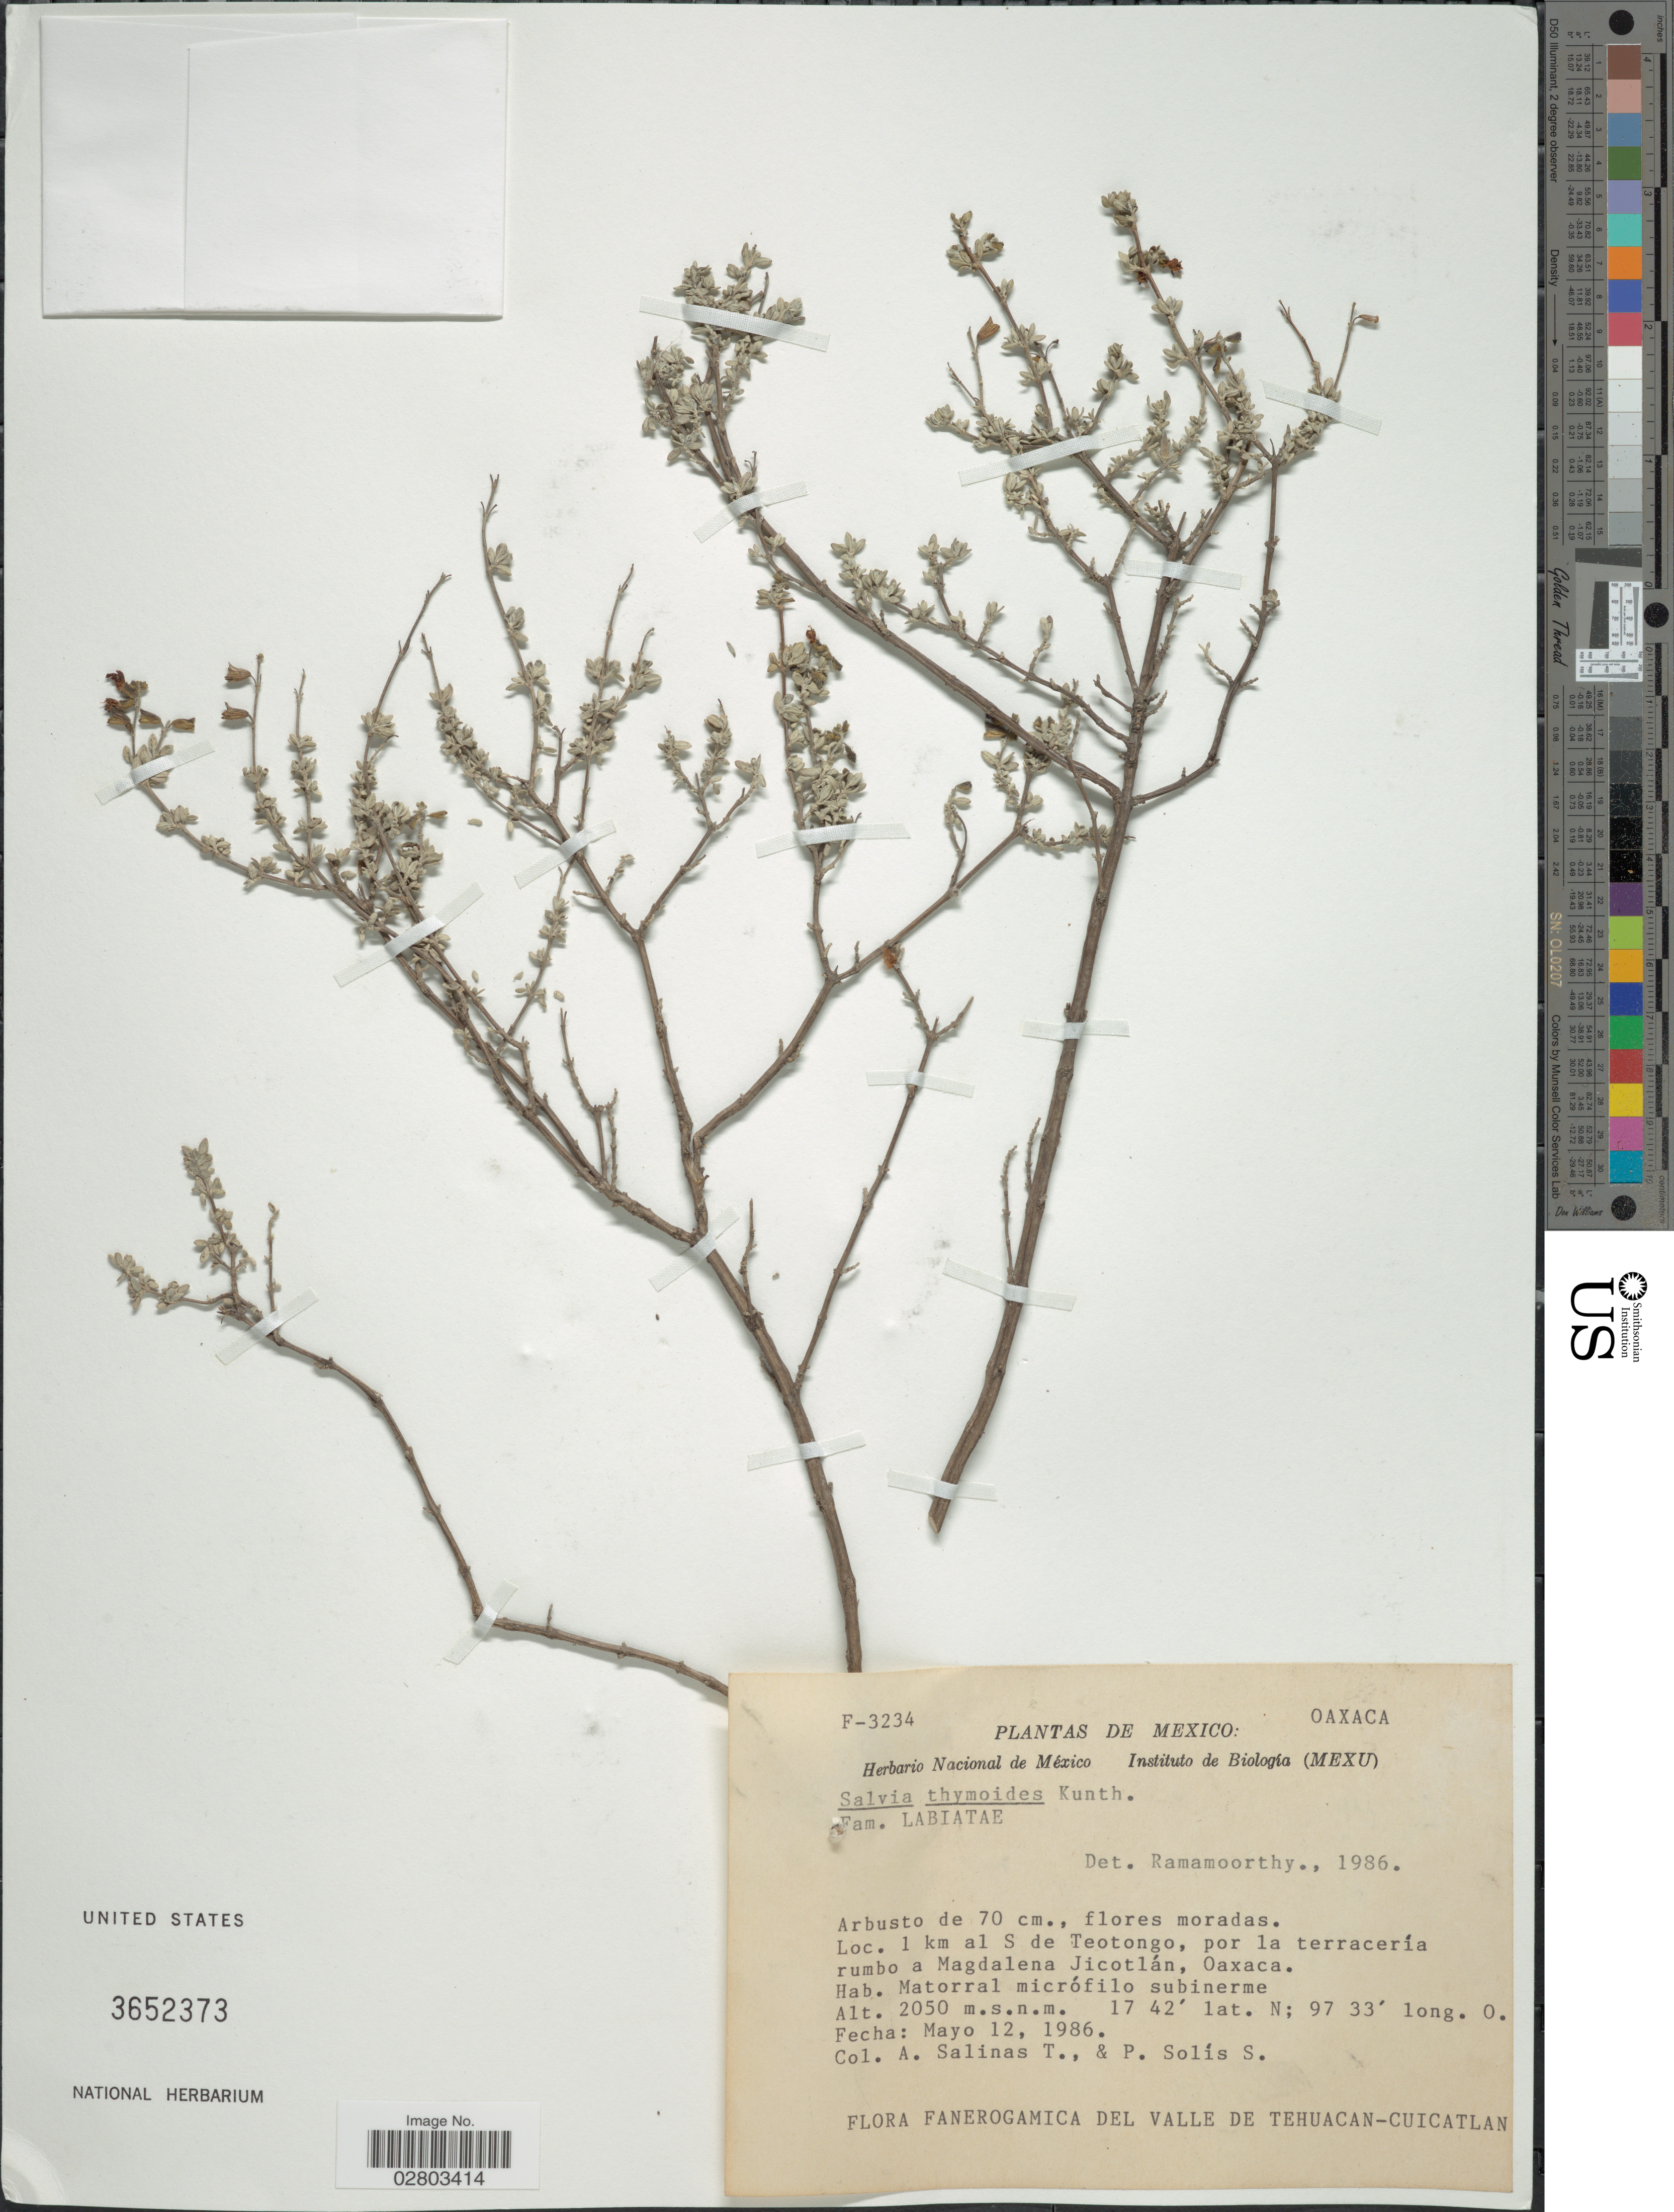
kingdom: Plantae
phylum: Tracheophyta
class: Magnoliopsida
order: Lamiales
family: Lamiaceae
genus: Salvia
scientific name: Salvia thymoides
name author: Benth.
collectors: A. Salinas T. & P. Solis S.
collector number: F-3234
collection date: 1986-05-12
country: Mexico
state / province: Oaxaca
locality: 1 km al S de Teotongo, por la terracería rumbo a Magdalena Jicotlán.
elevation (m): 2050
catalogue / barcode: US 3652373